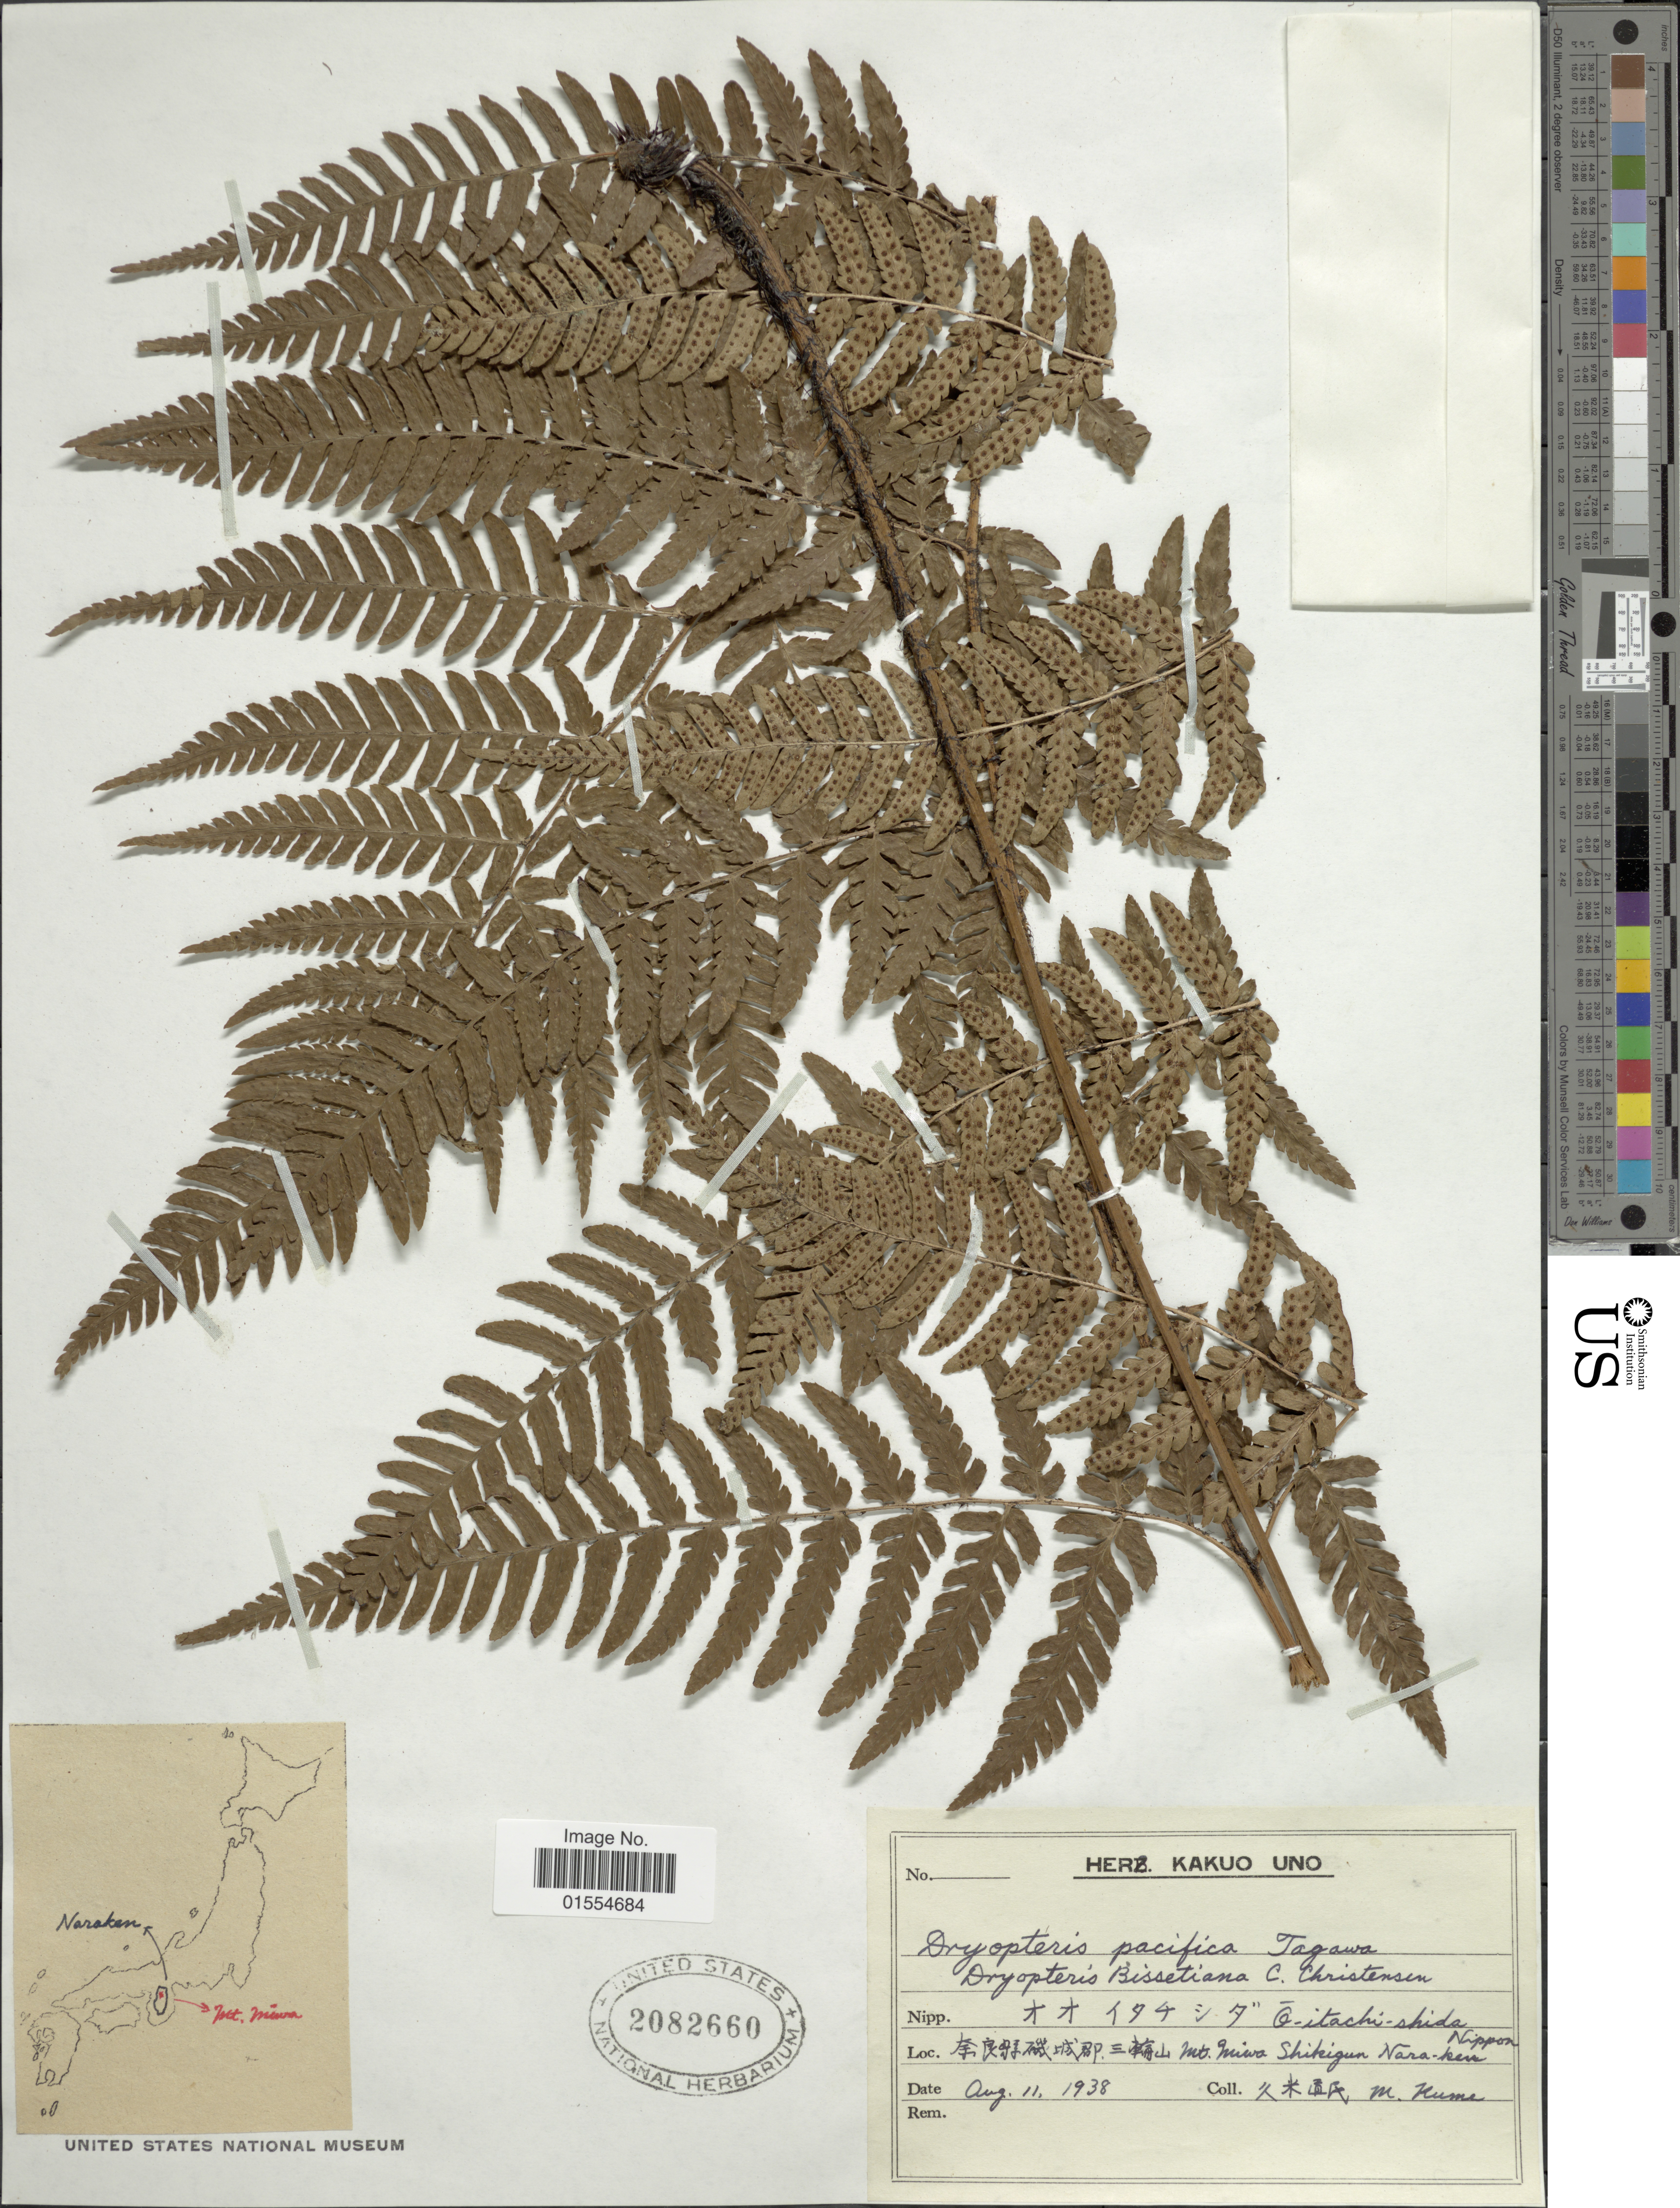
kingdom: Plantae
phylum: Tracheophyta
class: Polypodiopsida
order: Polypodiales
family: Dryopteridaceae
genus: Dryopteris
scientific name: Dryopteris pacifica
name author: (Nakai) Tagawa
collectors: M. Kume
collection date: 1938-08-11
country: Japan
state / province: Nara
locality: Mt. Miwa, Shiki-gun Nara-Ken, Nippon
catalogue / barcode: US 2082660